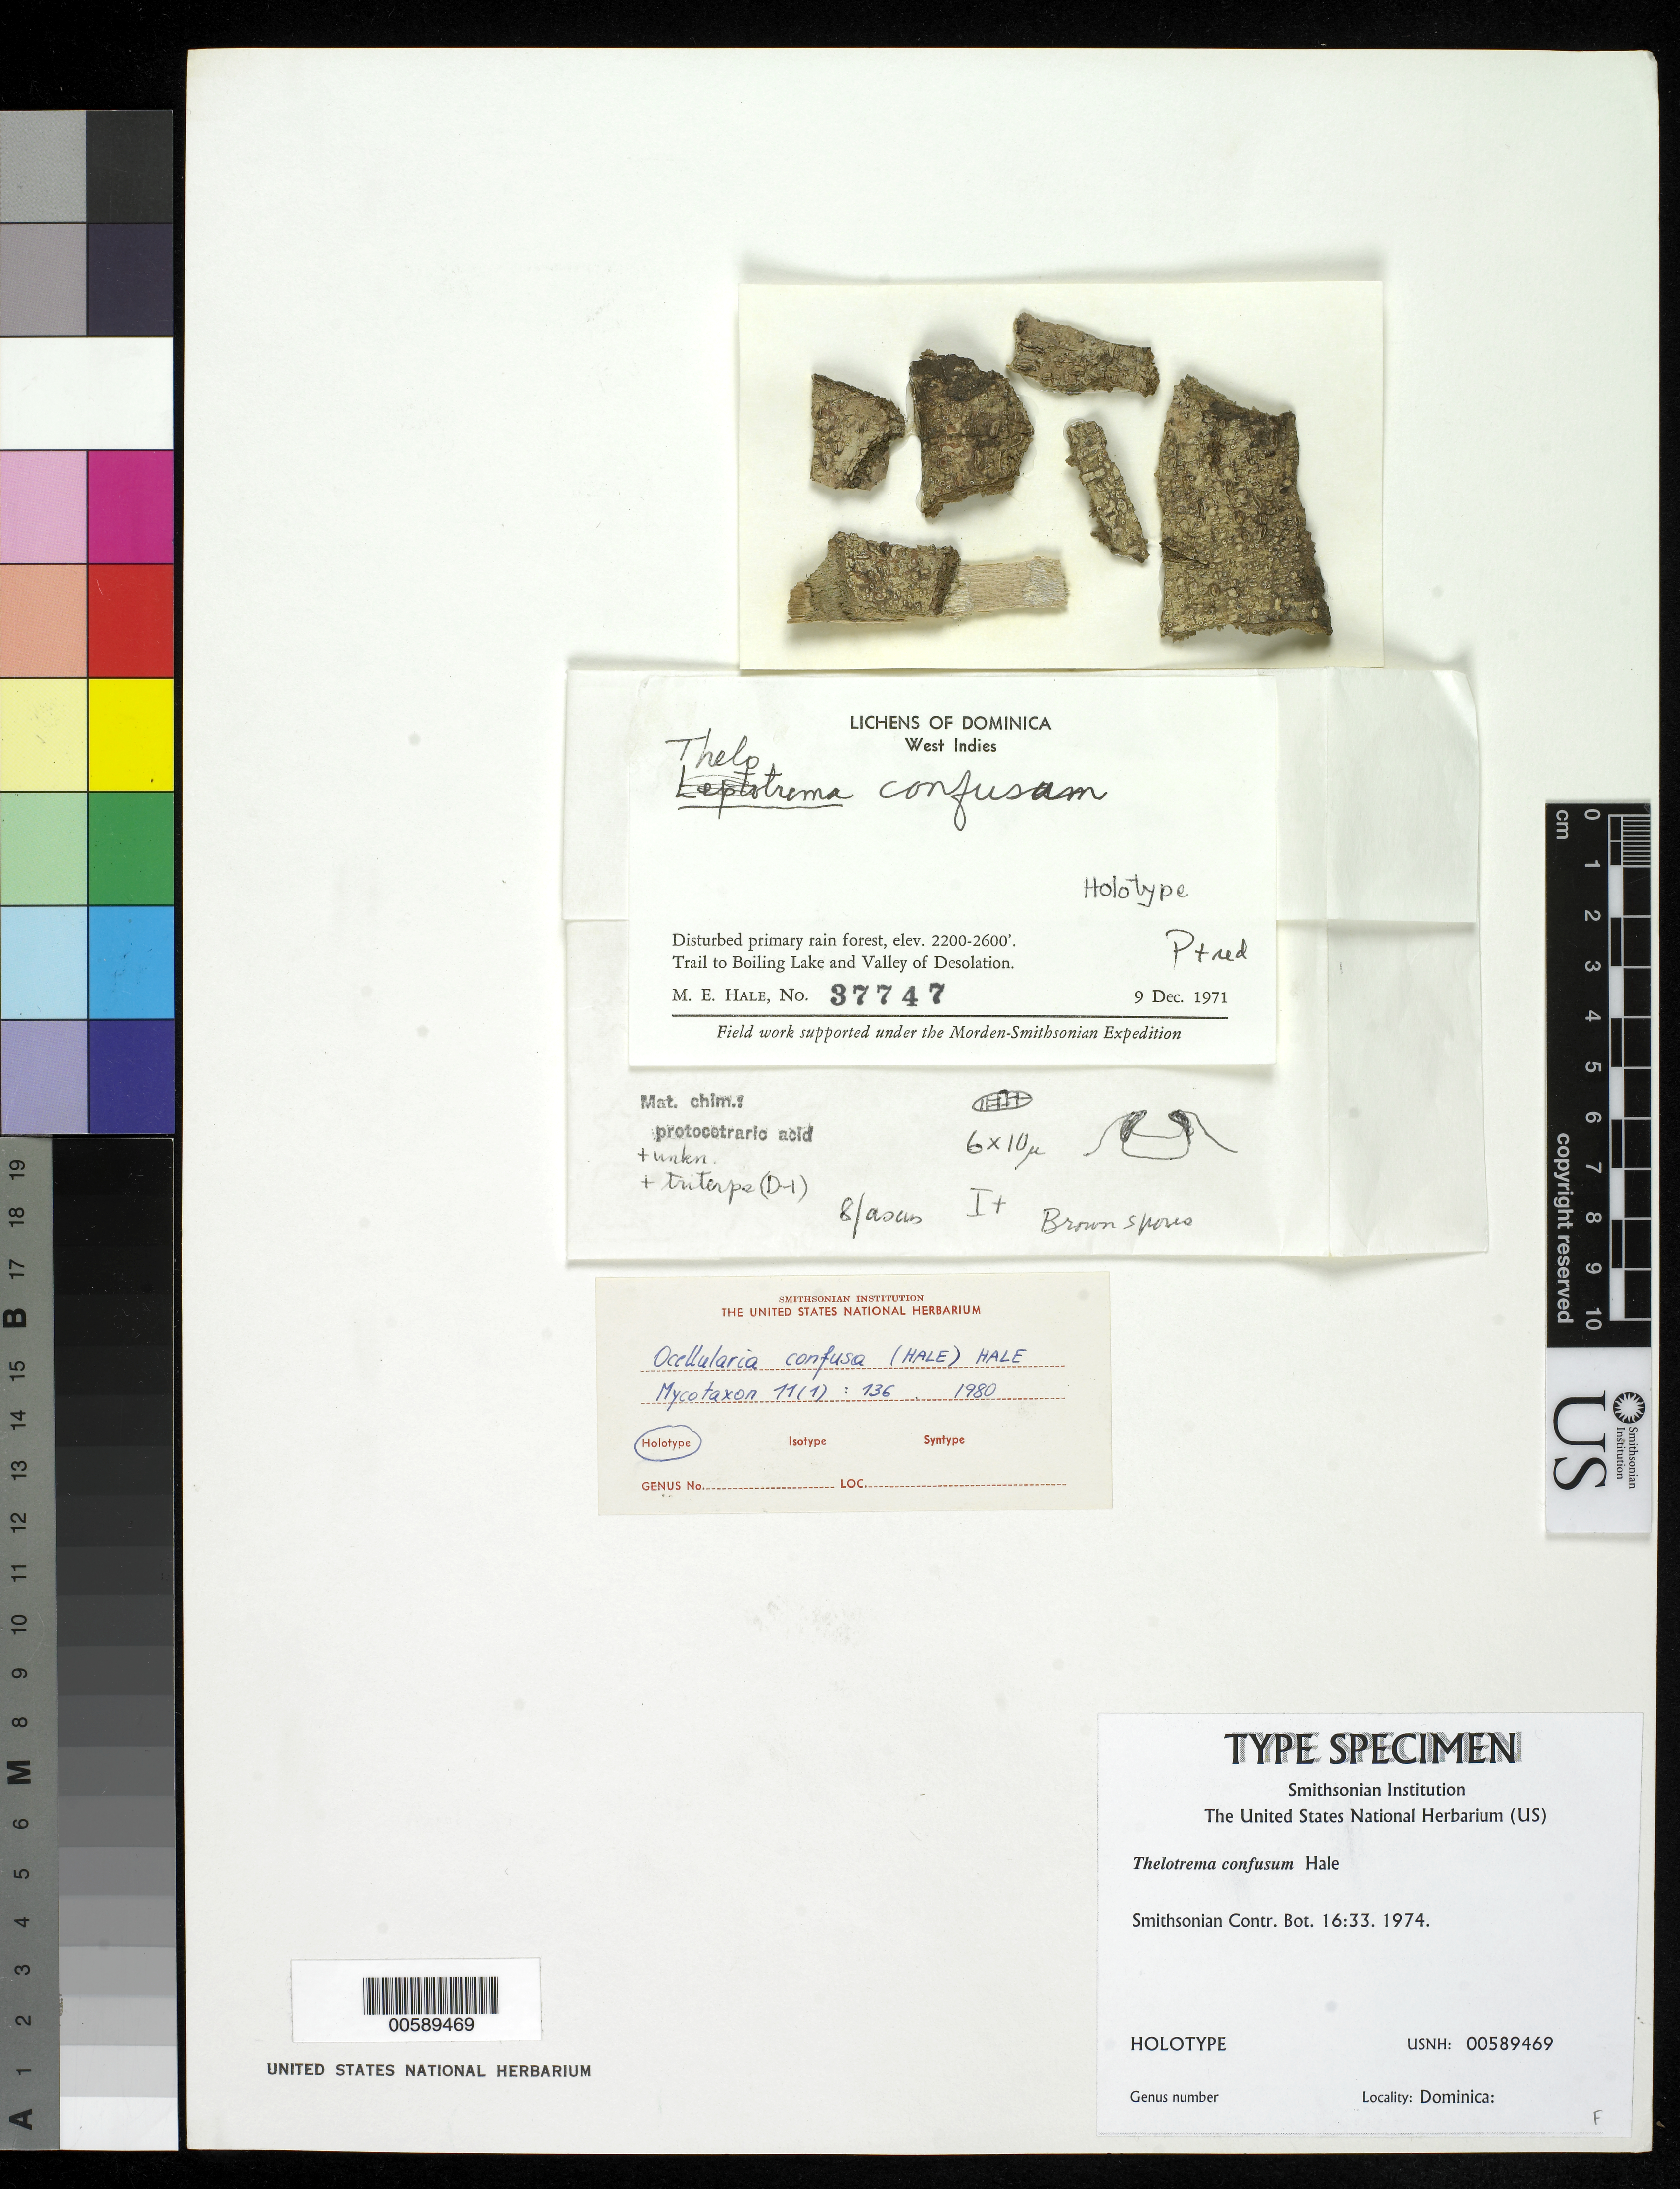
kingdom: Fungi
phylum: Ascomycota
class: Lecanoromycetes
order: Ostropales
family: Graphidaceae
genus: Thelotrema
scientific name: Thelotrema confusum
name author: Hale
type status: Holotype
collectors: M. Hale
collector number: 37747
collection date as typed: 09 Dec 1971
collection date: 1971-12-09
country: Dominica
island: Dominica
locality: Trail to Boiling Lake & Valley of Desolation.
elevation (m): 100